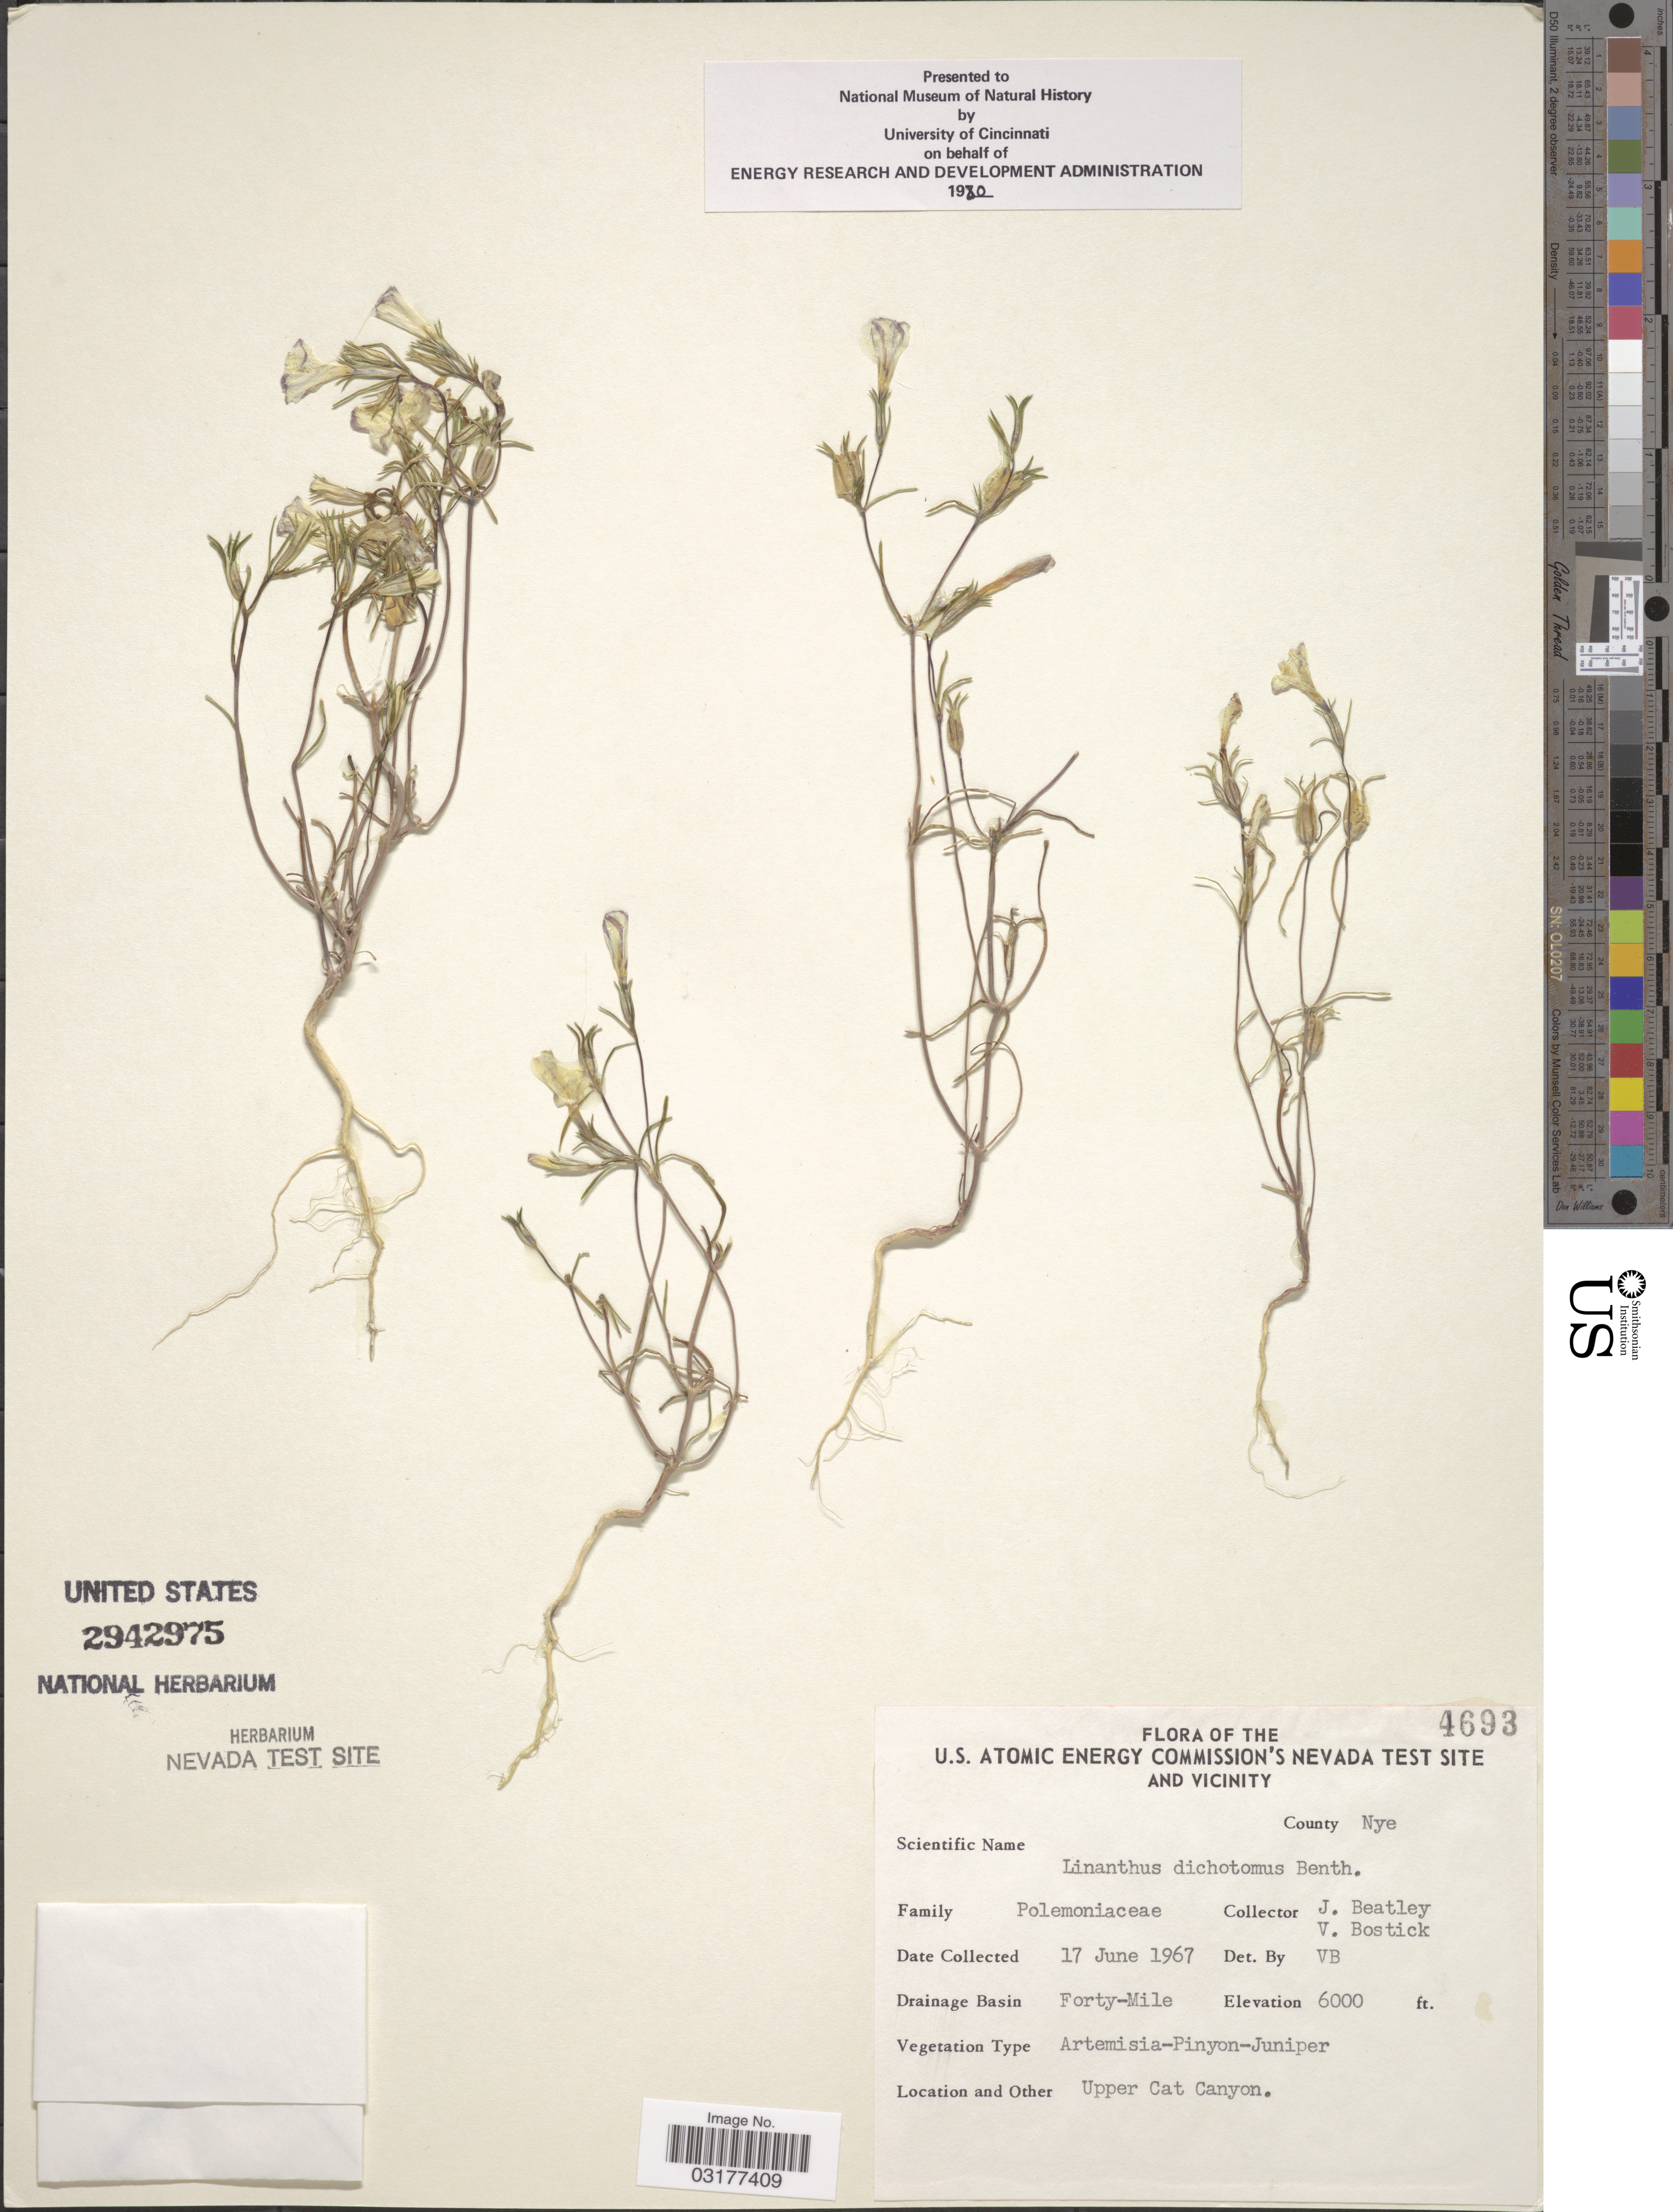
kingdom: Plantae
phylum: Tracheophyta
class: Magnoliopsida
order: Ericales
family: Polemoniaceae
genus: Linanthus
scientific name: Linanthus dichotomus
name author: Benth.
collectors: J. C. Beatley & V. Bostick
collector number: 4693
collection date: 1967-06-17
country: United States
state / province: Nevada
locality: The U.S. Atomic Energy Commission's Nevada Test Site and Vicinity. County Nye. Drainage Basin E. Forty-Mile. Upper Cat Canyon.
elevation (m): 1829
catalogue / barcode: US 2942975